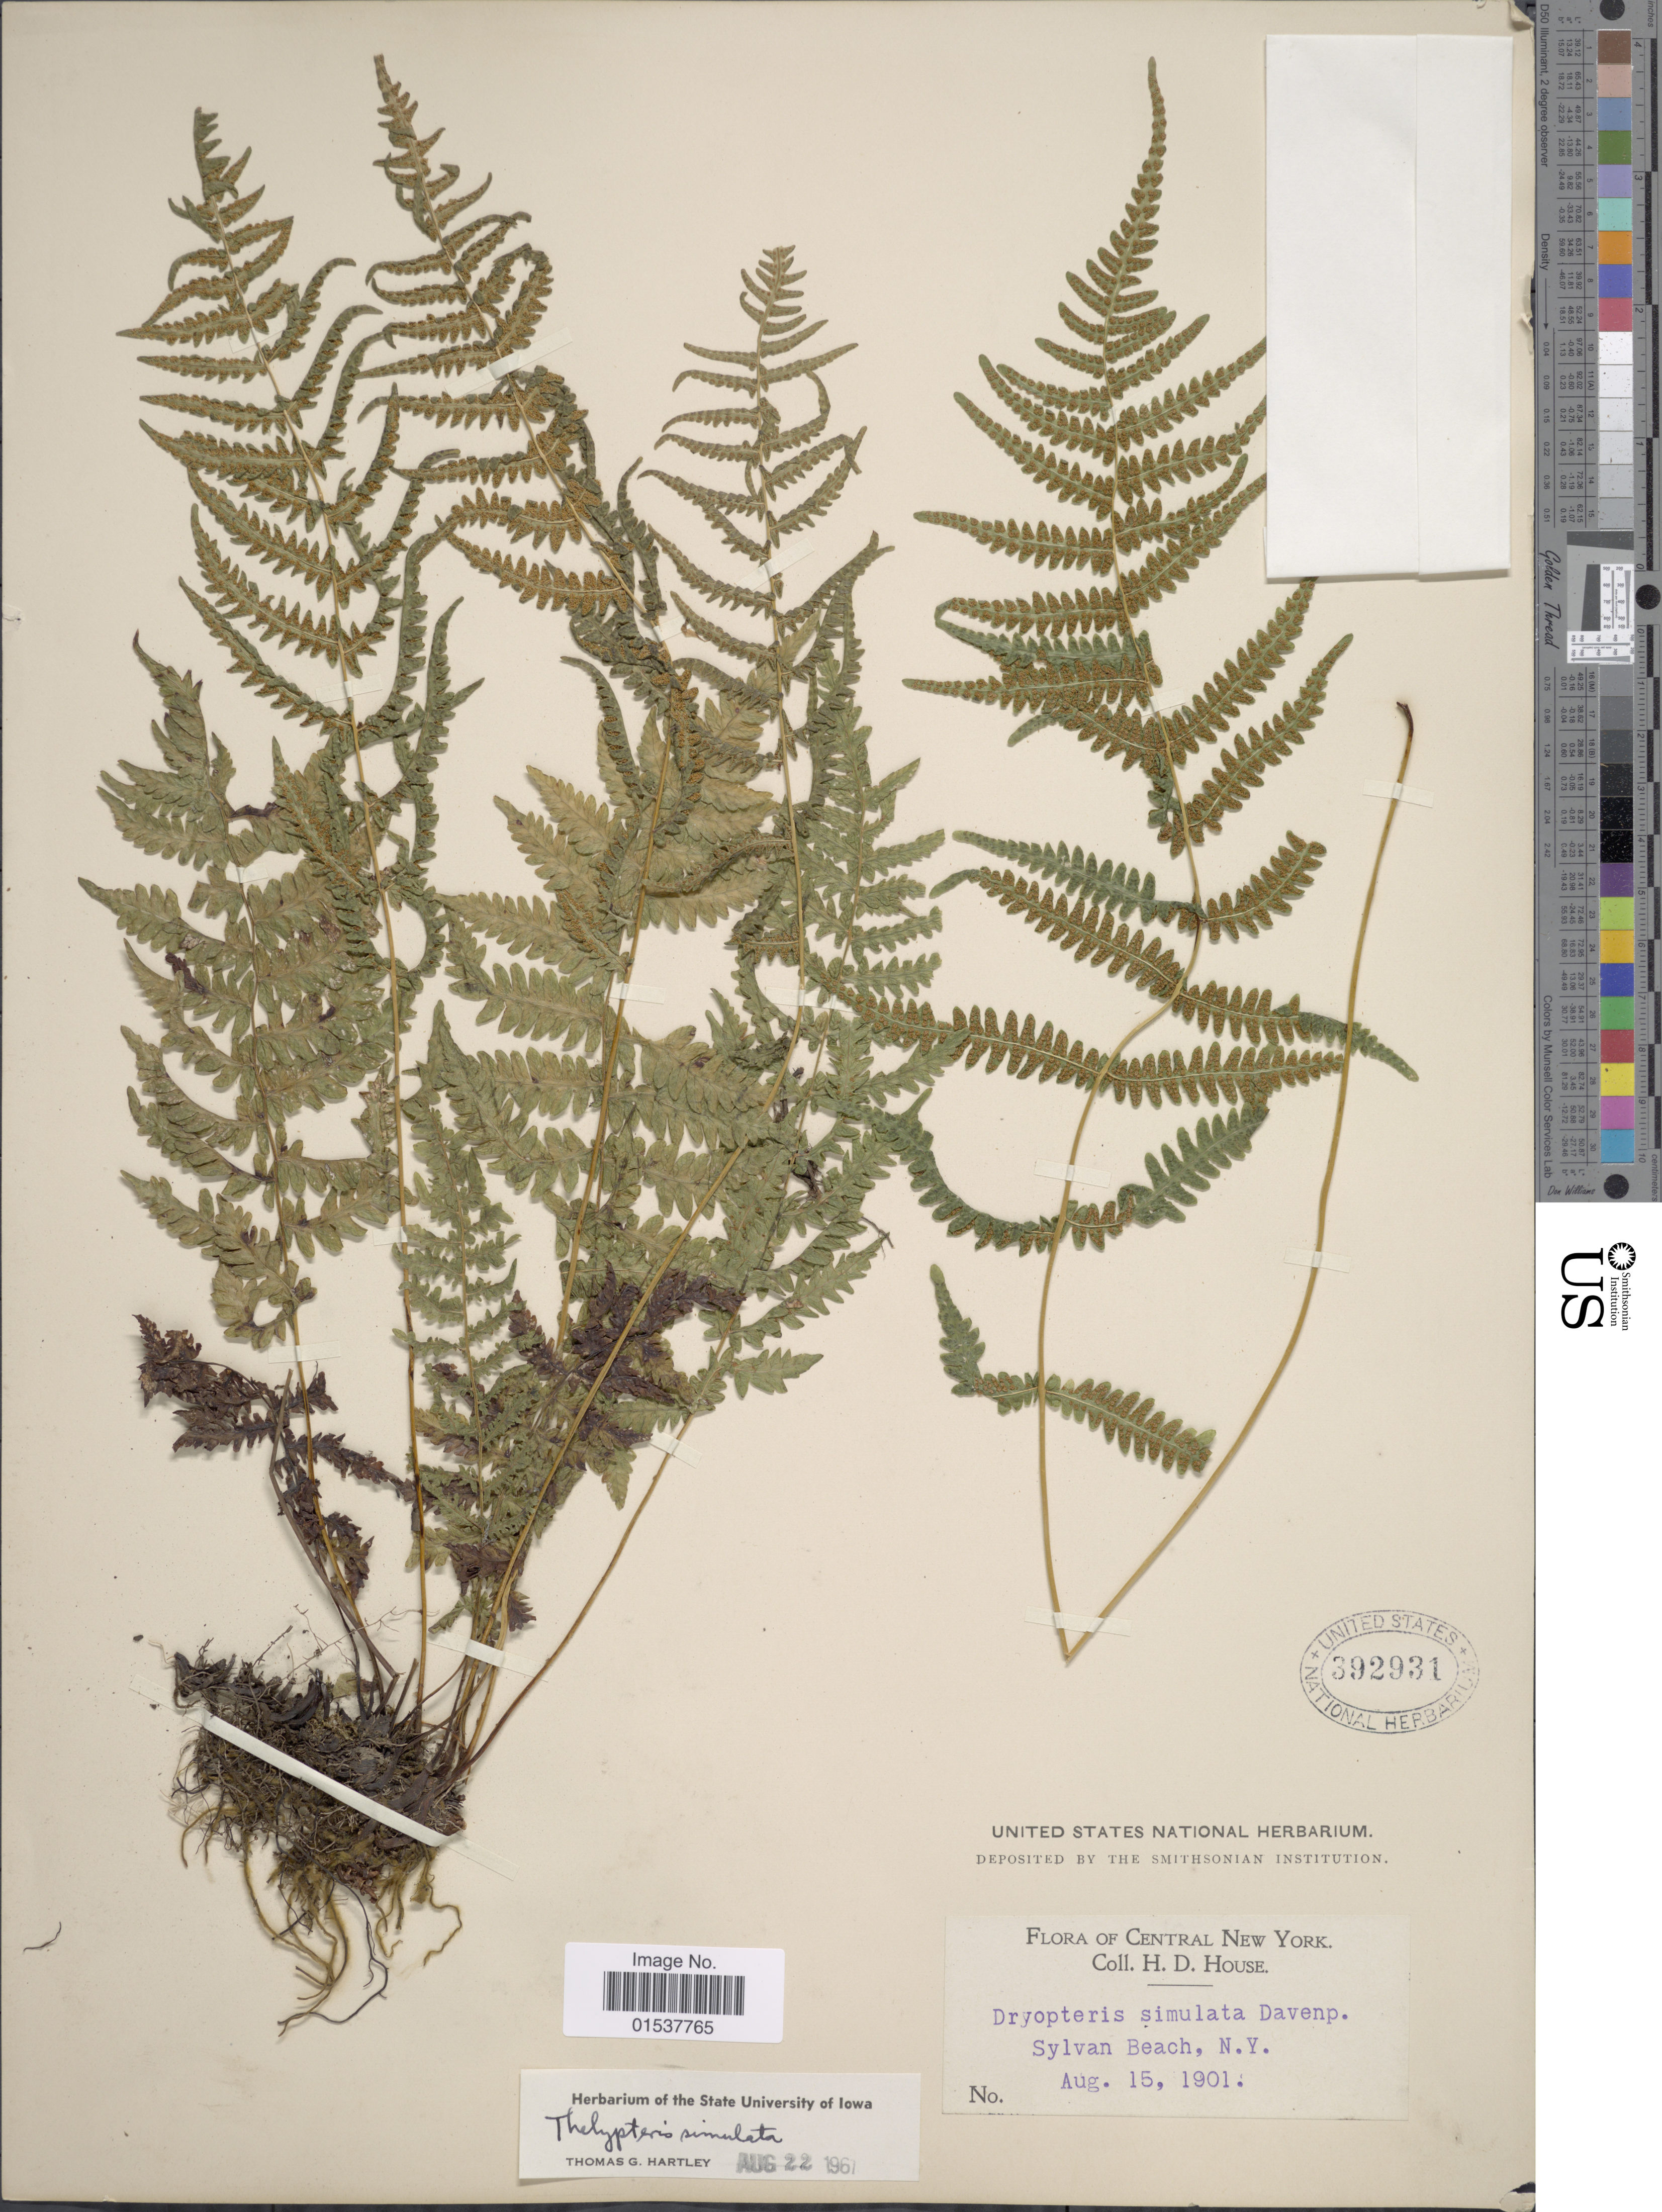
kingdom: Plantae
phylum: Tracheophyta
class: Polypodiopsida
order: Polypodiales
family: Thelypteridaceae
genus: Parathelypteris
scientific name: Parathelypteris simulata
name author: (Davenp.) Holttum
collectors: H. D. House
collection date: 1901-08-15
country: United States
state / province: New York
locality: Central New York, Sylvan Beach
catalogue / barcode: US 392931